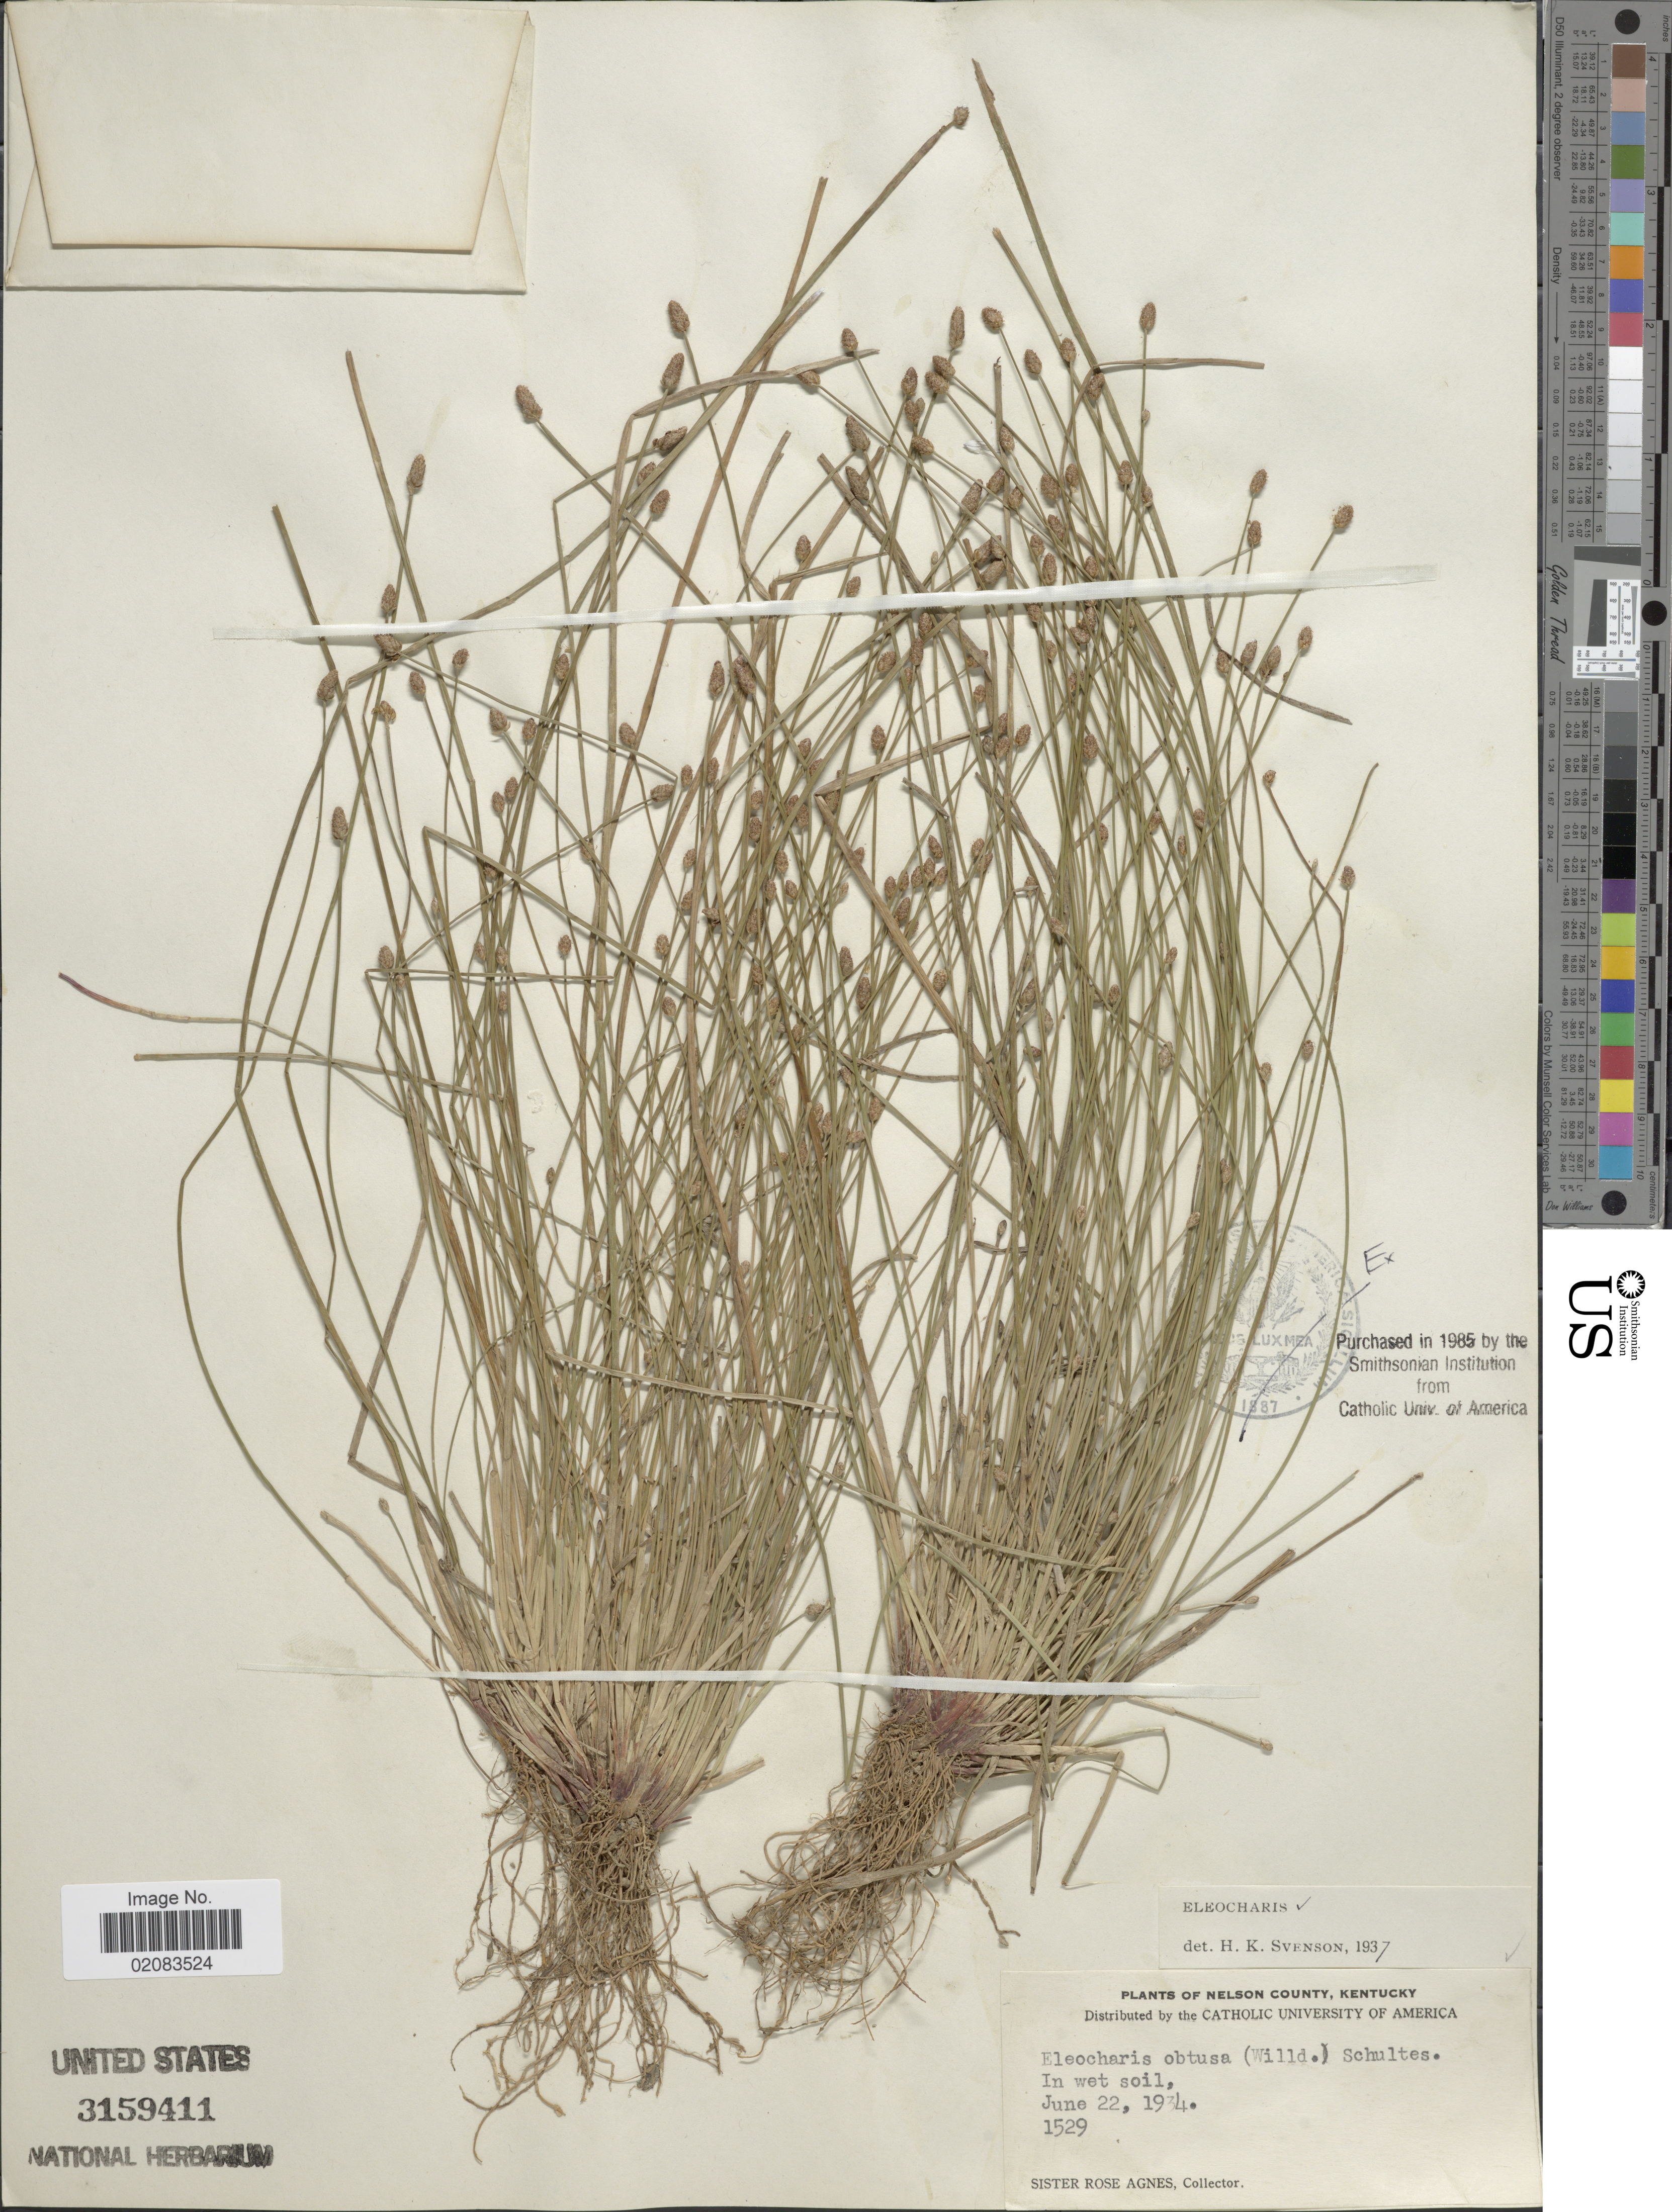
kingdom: Plantae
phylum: Tracheophyta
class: Liliopsida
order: Poales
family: Cyperaceae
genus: Eleocharis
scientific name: Eleocharis obtusa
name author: (Willd.) Schult.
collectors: Sister Rose Agnes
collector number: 1529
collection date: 1934-06-22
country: United States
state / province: Kentucky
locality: Nelson County, In wet soil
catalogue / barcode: US 3159411